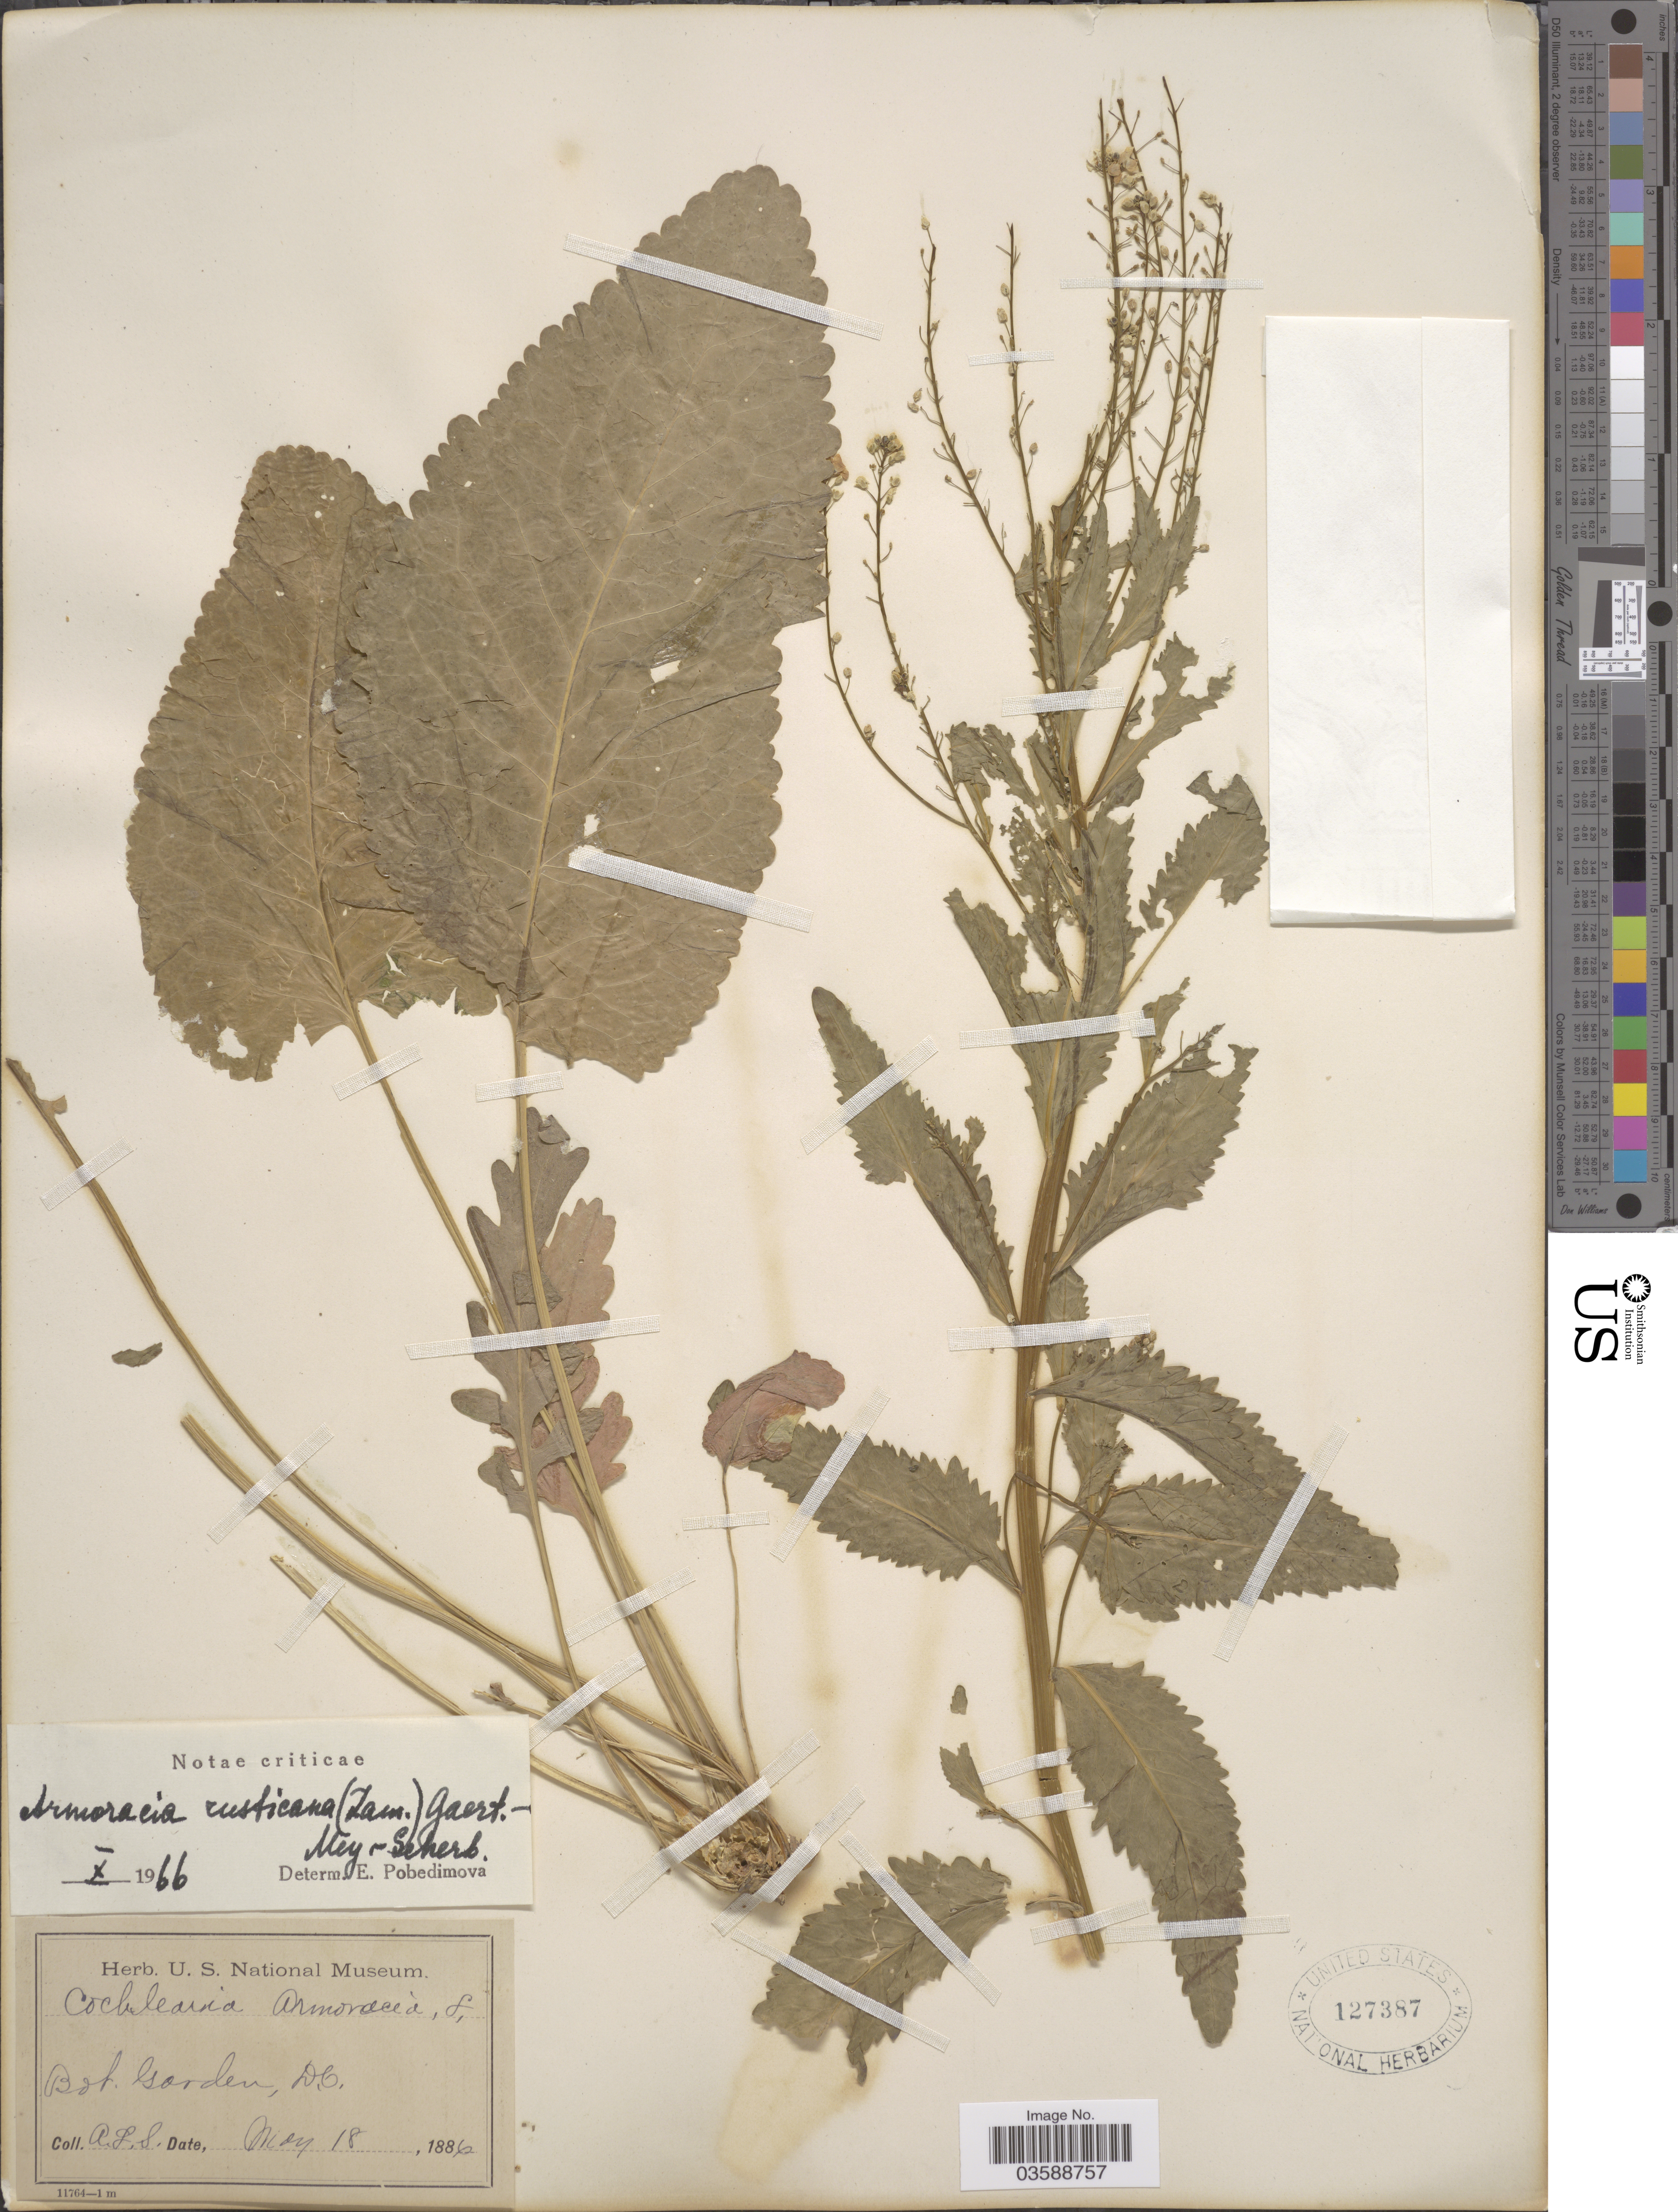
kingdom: Plantae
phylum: Tracheophyta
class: Magnoliopsida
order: Brassicales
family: Brassicaceae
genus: Armoracia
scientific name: Armoracia rusticana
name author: G. Gaertn. et al.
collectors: A. L. S.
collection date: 1886-05-18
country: United States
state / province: District of Columbia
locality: Bot. Garden, D.C.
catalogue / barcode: US 127387